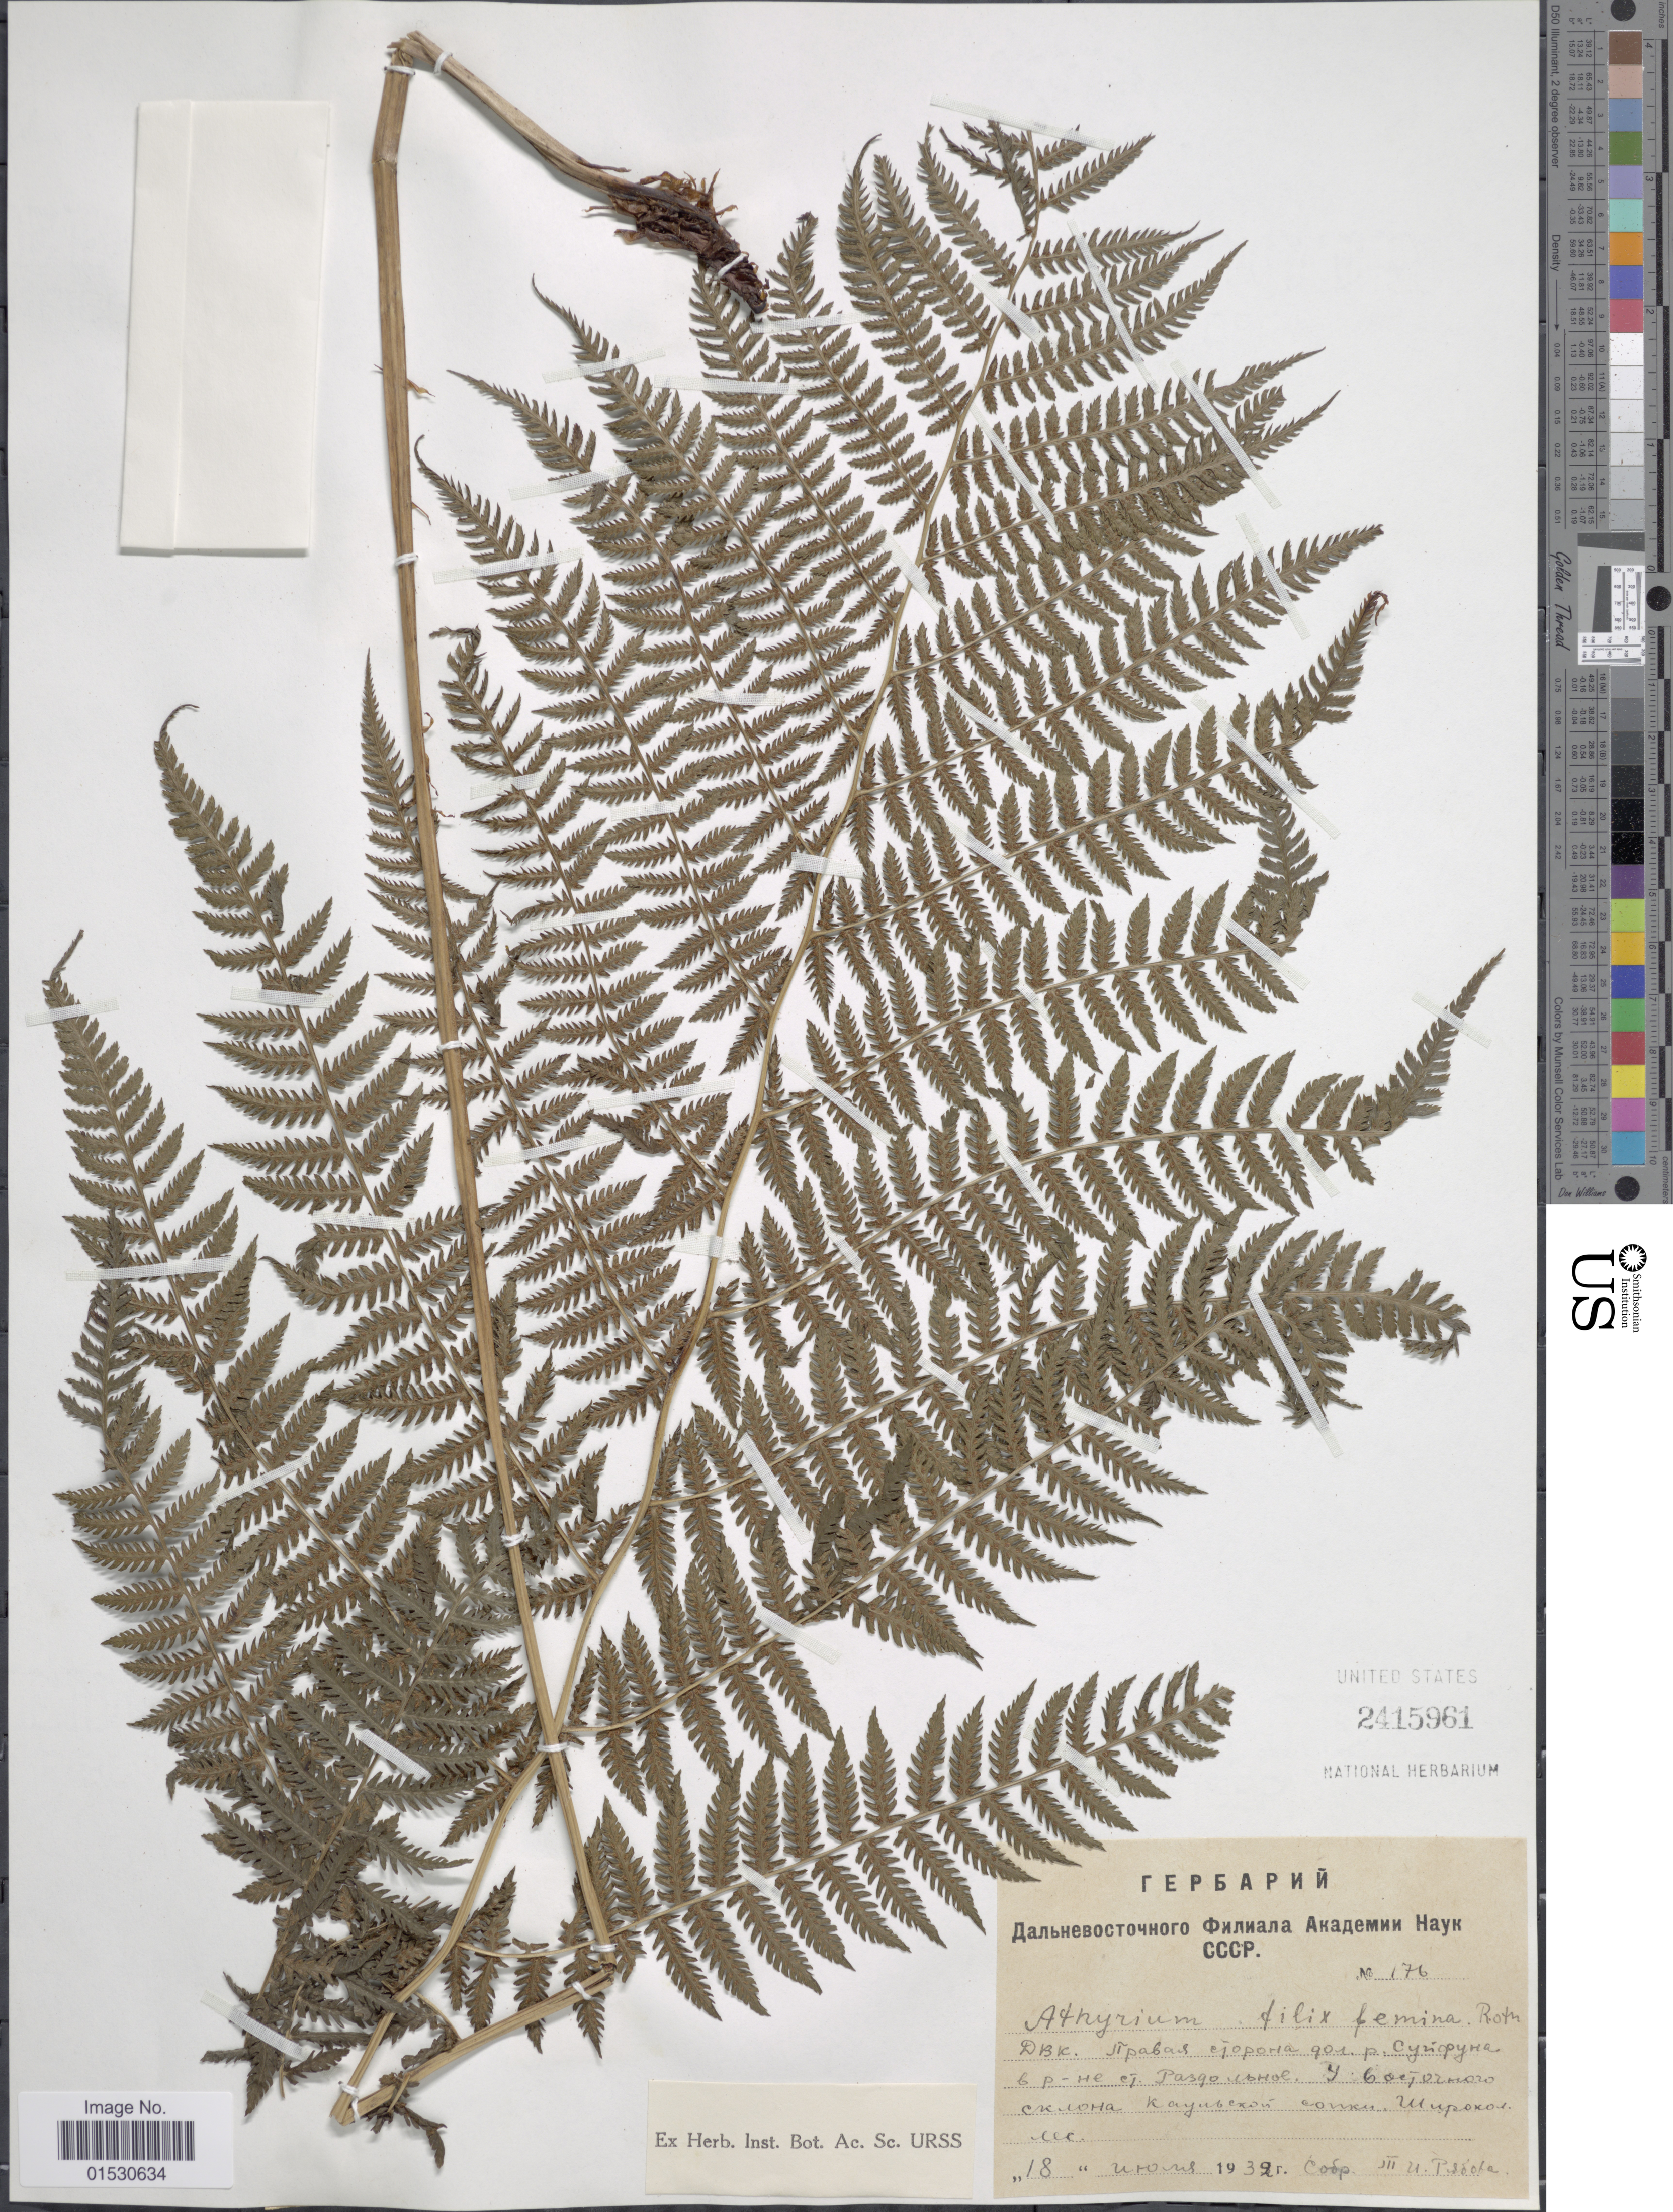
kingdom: Plantae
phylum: Tracheophyta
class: Polypodiopsida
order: Polypodiales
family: Athyriaceae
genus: Athyrium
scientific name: Athyrium filix-femina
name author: (L.) Roth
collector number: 176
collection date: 1932-08-18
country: Russian Federation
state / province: Primorsky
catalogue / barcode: US 2415961